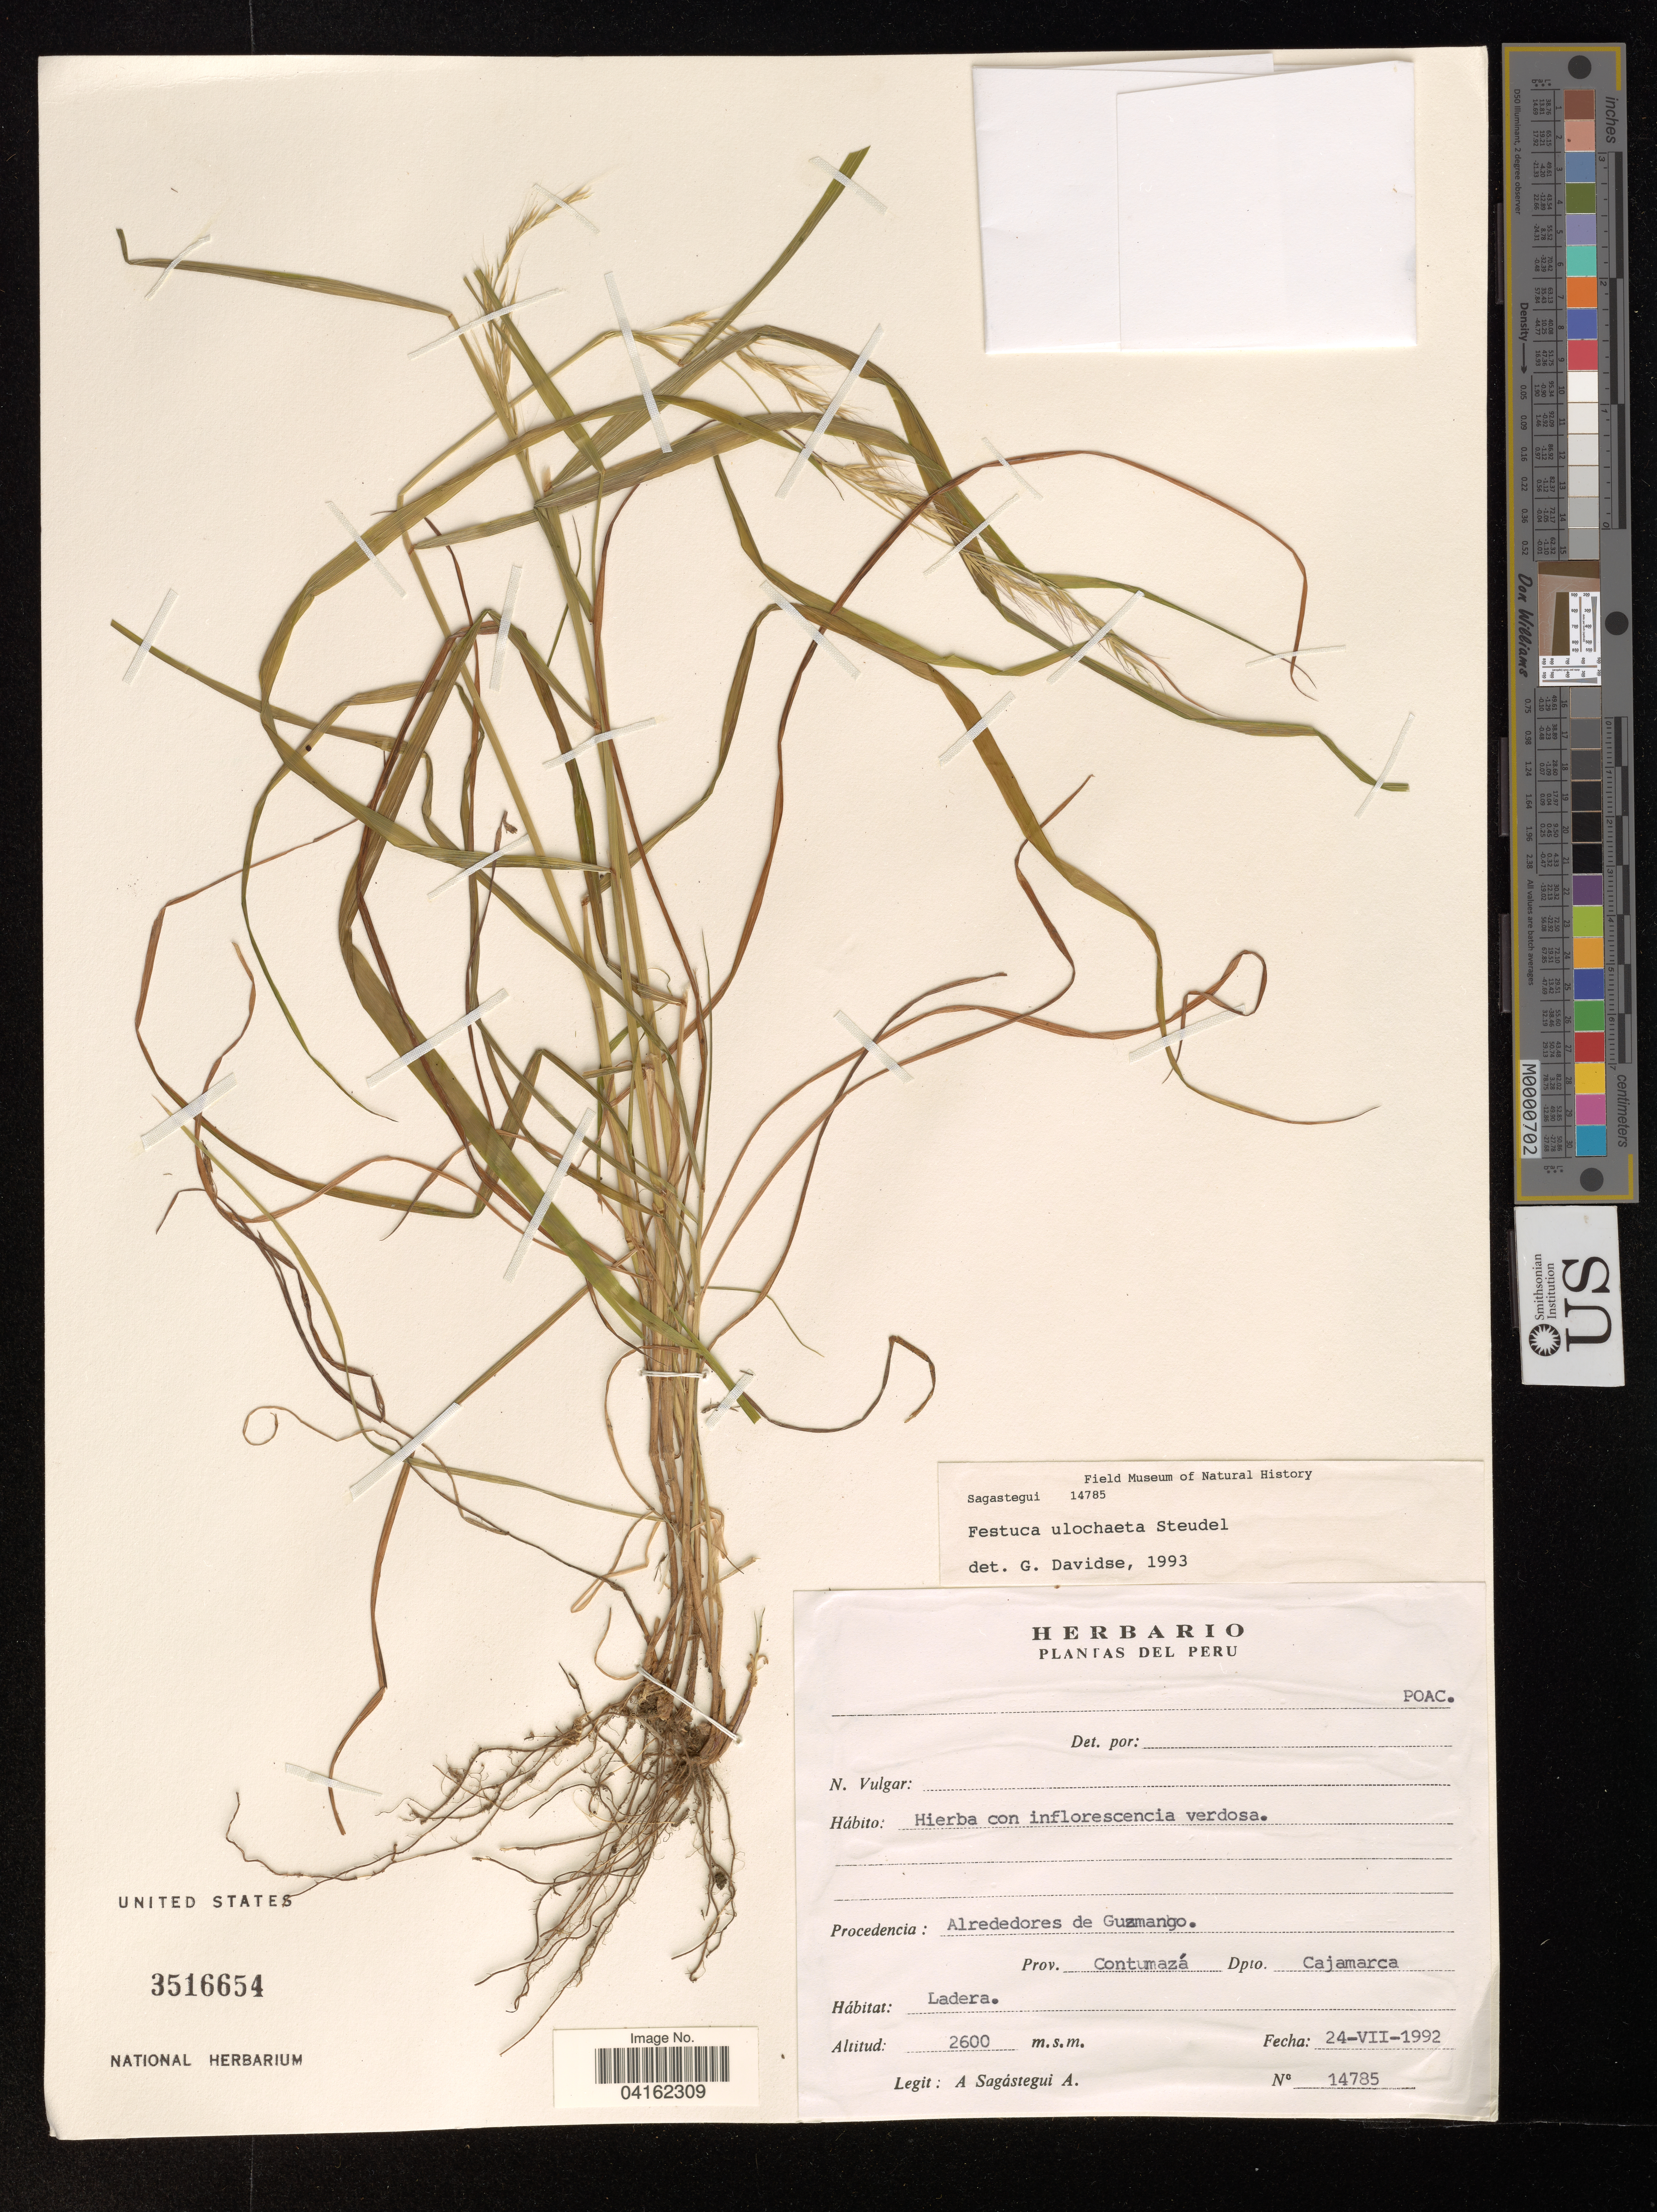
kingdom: Plantae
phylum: Tracheophyta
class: Liliopsida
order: Poales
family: Poaceae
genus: Festuca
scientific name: Festuca ulochaeta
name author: Nees ex Steud.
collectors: A. Sagástegui A.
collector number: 14785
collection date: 1992-07-24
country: Peru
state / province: Cajamarca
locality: Procedencia: Alrededores de Guzmango. Prov. Contumazá. Dpto. Cajamarca.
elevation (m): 2600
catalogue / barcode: US 3516654